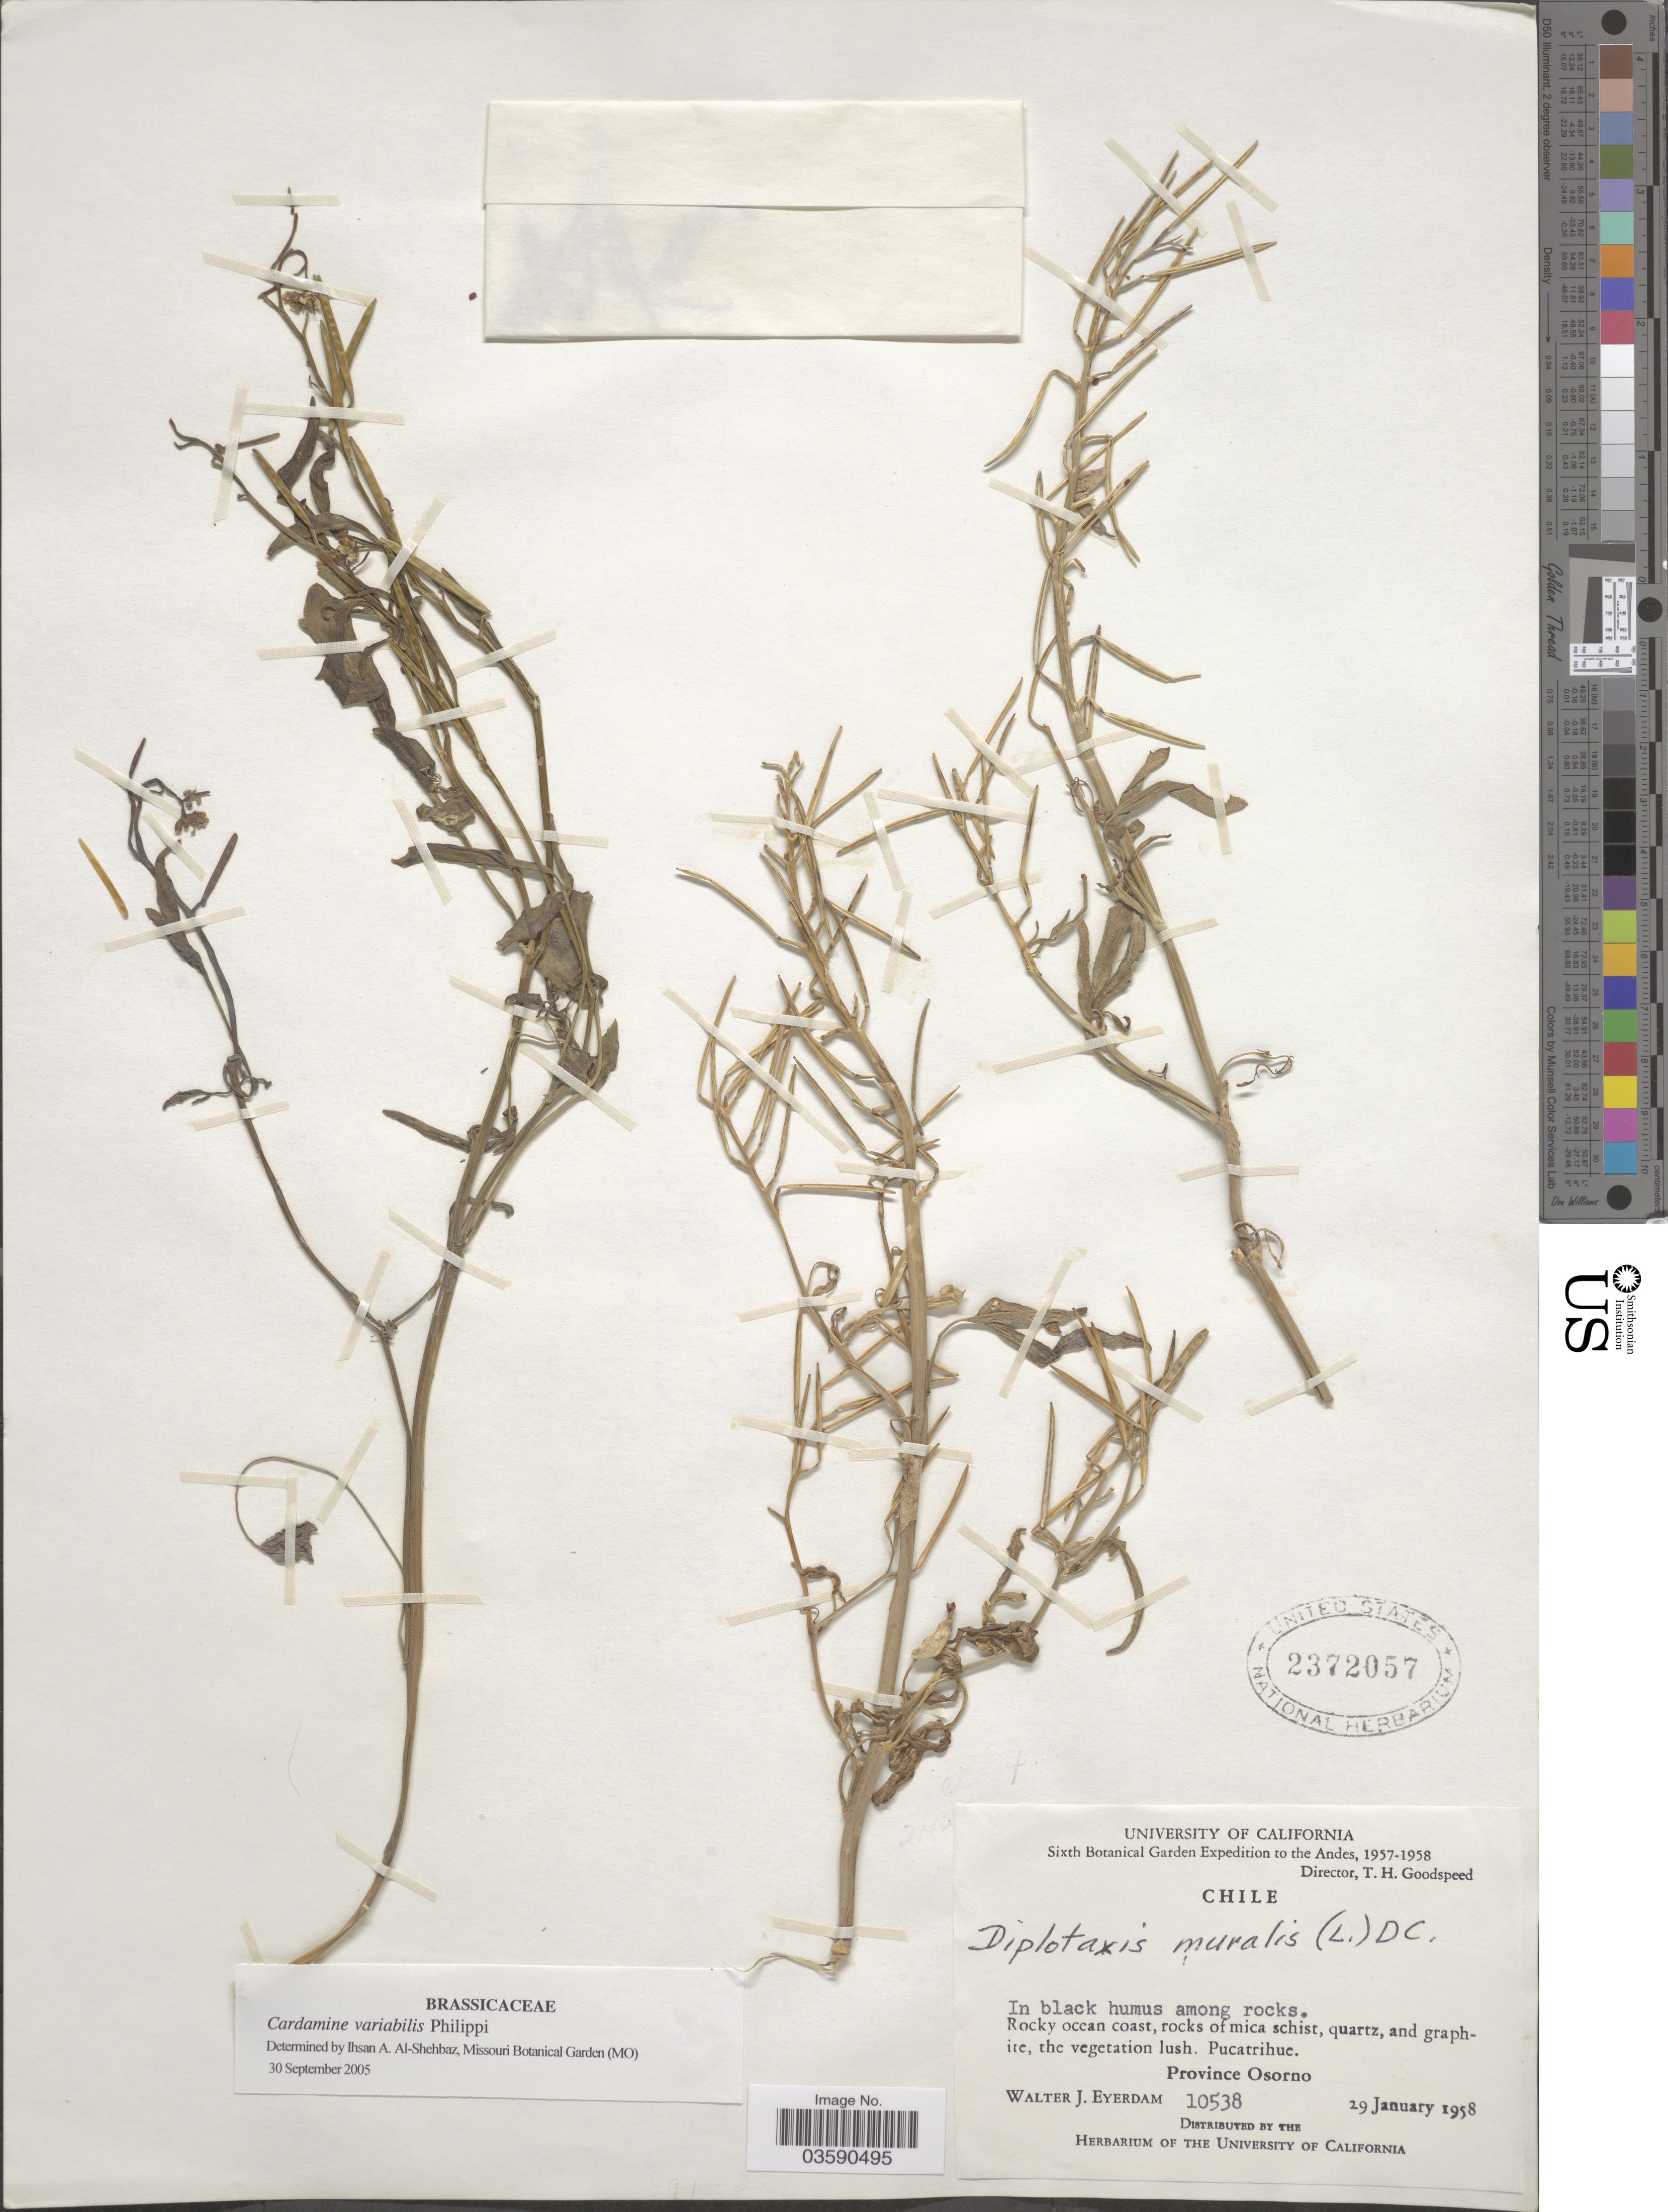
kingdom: Plantae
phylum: Tracheophyta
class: Magnoliopsida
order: Brassicales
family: Brassicaceae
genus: Cardamine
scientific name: Cardamine variabilis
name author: Phil.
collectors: W. J. Eyerdam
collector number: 10538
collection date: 1958-01-29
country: Chile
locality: The Andes. Province Osorno.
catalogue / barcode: US 2372057